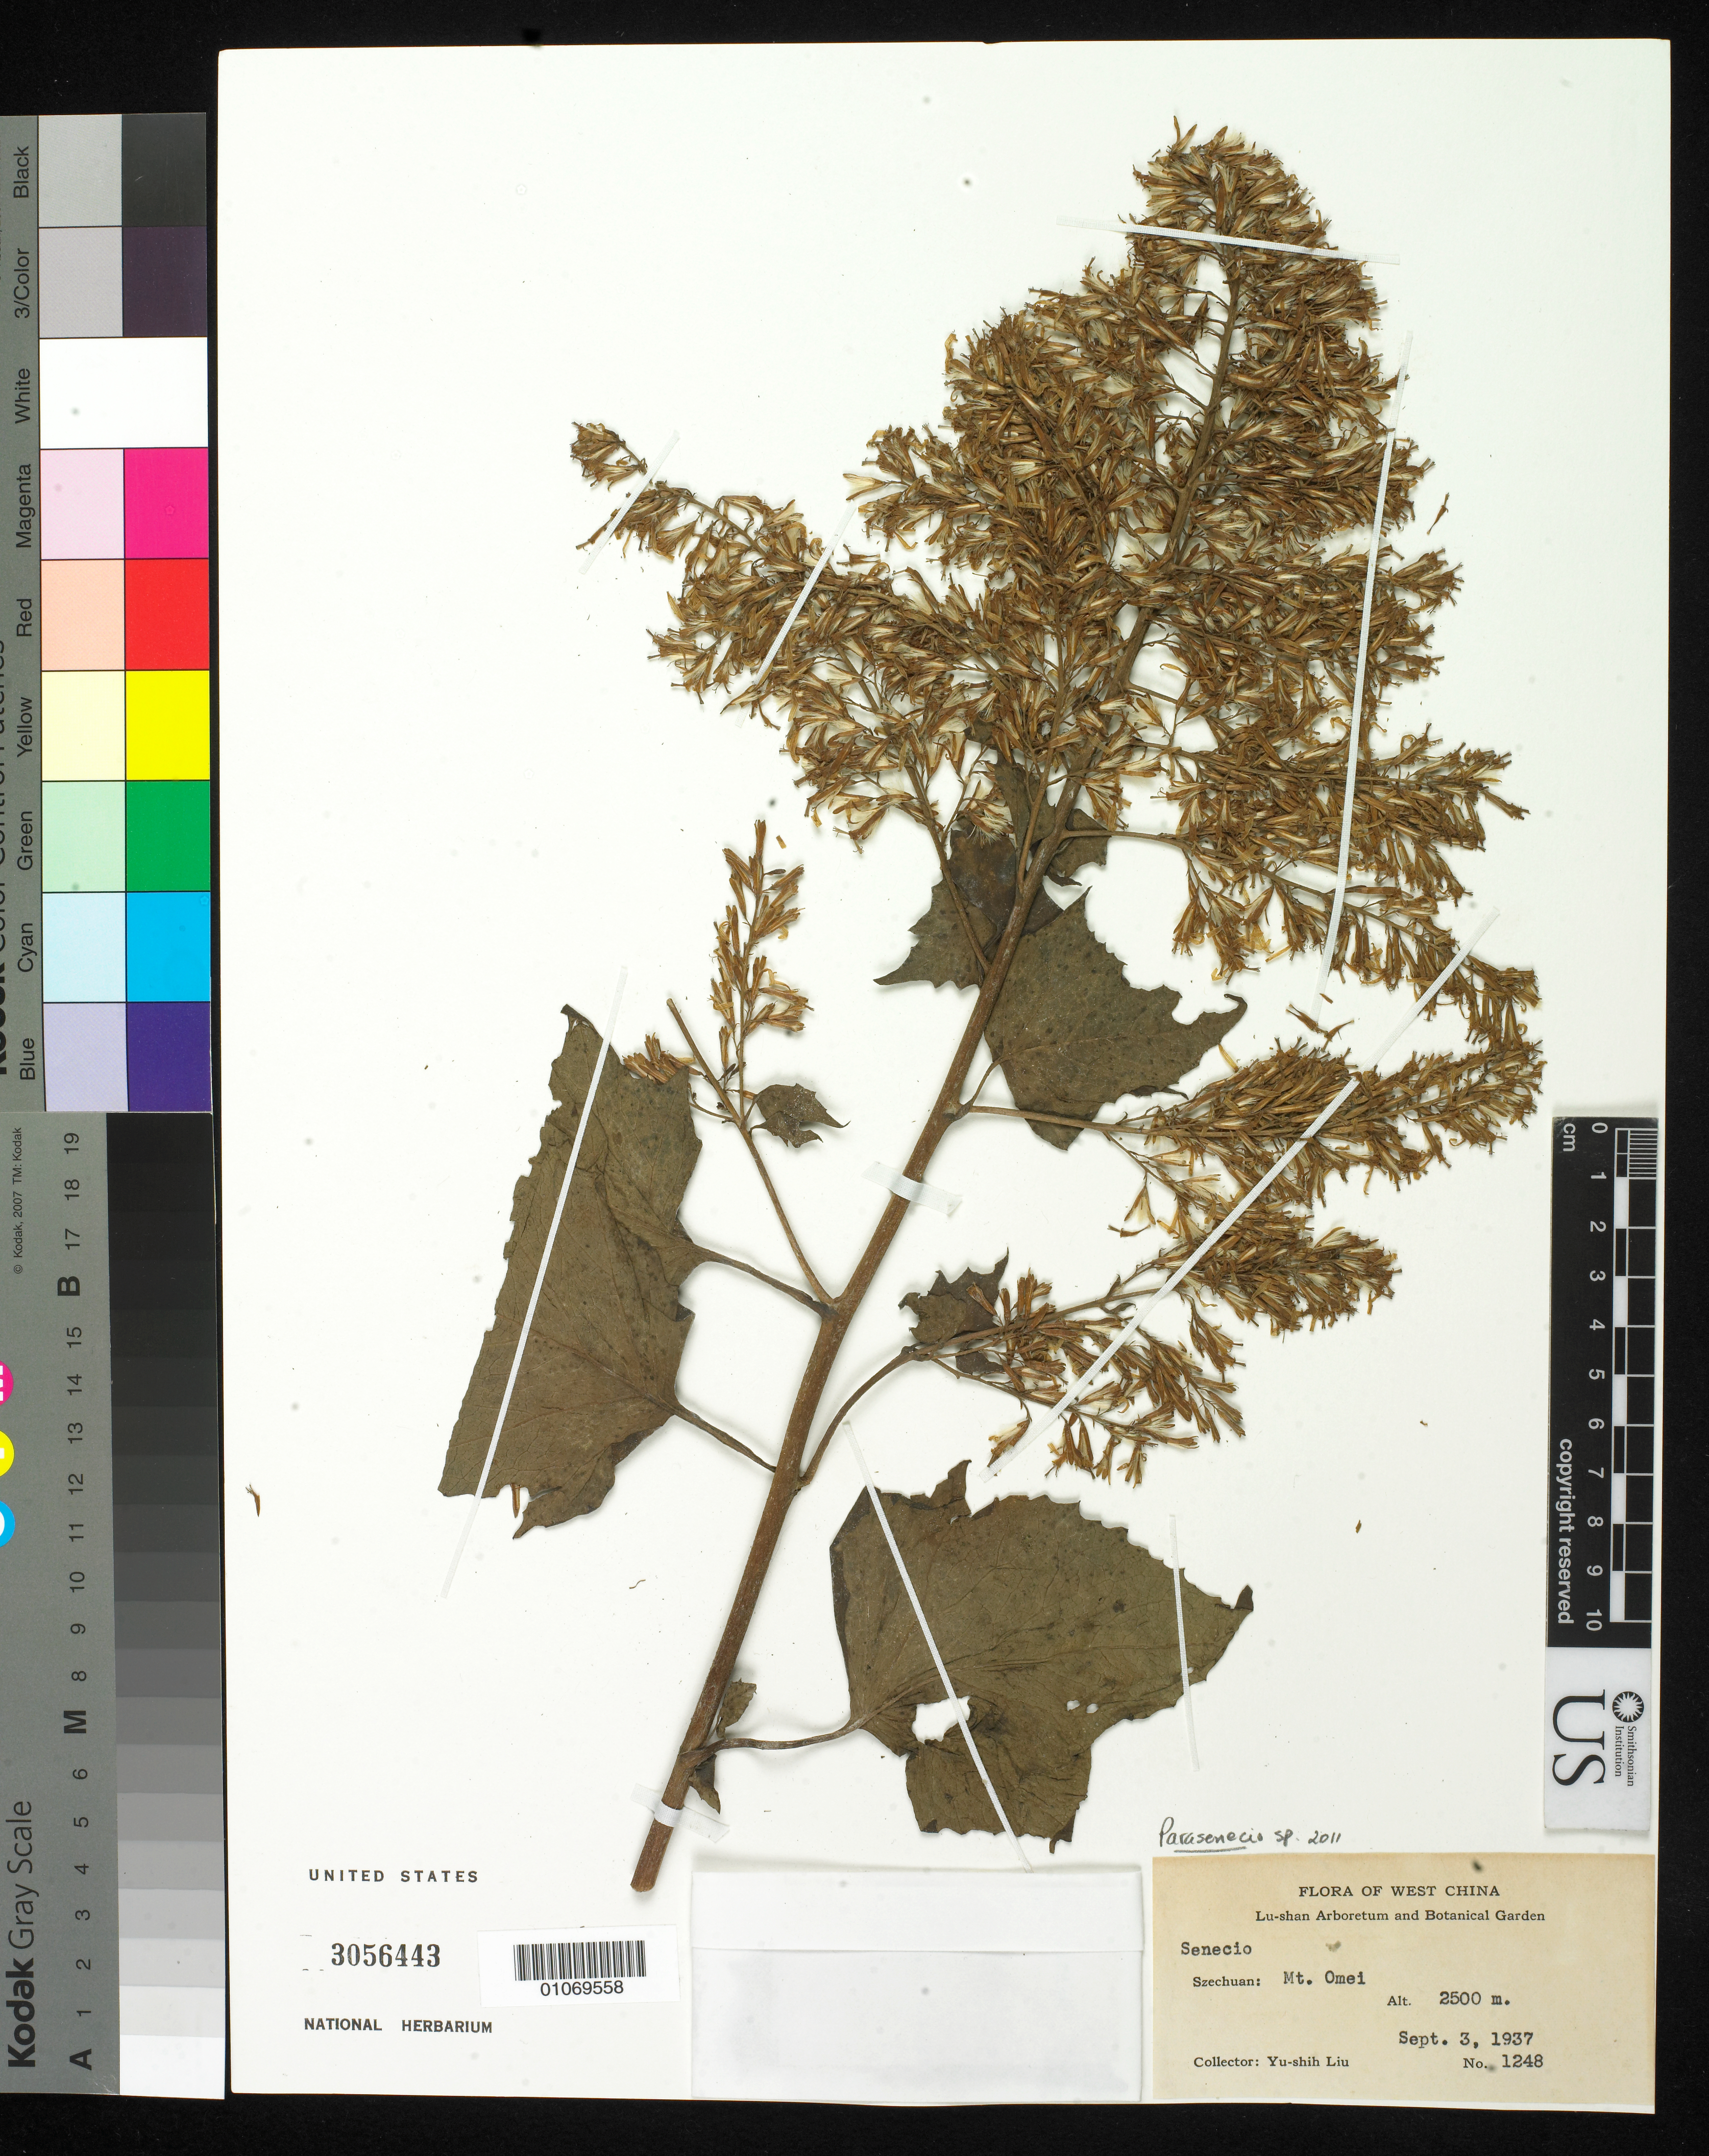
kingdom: Plantae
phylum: Tracheophyta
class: Magnoliopsida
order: Asterales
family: Asteraceae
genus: Parasenecio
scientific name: Parasenecio sp.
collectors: Y.-S. Liu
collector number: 1248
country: China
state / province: Sichuan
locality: Mt. Omei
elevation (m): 2500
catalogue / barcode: US 3056443-2